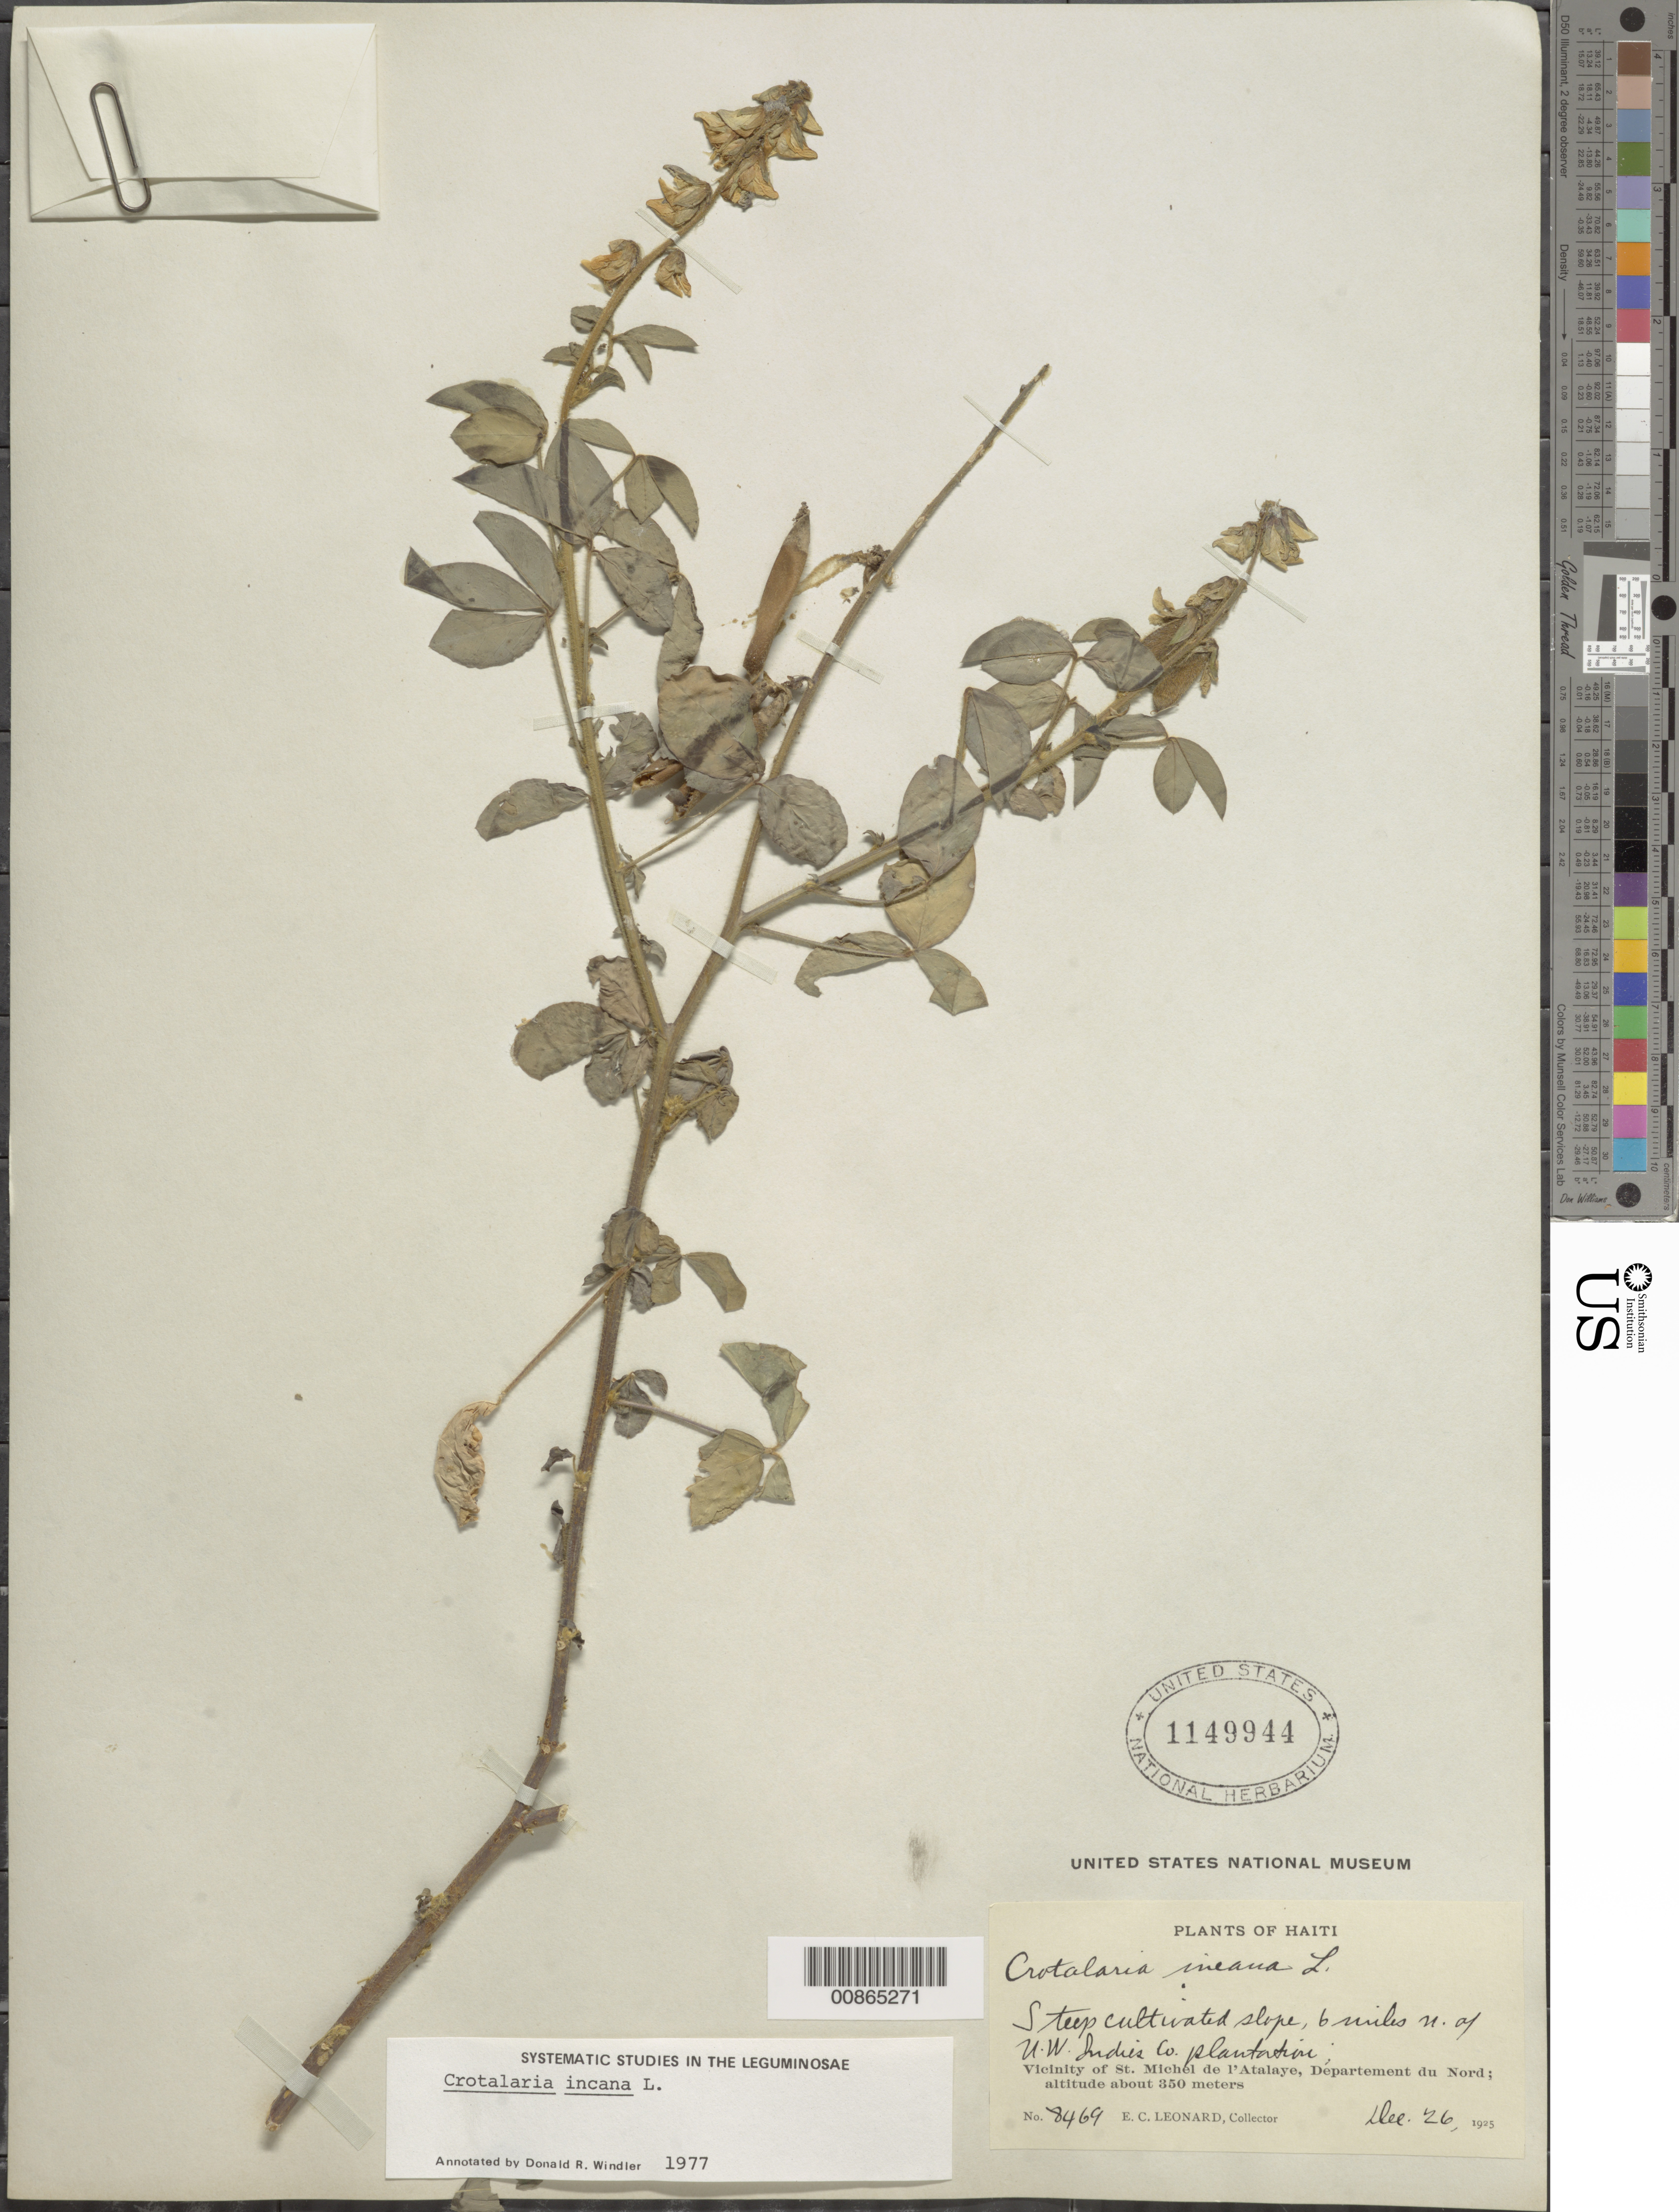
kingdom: Plantae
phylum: Tracheophyta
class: Magnoliopsida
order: Fabales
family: Fabaceae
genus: Crotalaria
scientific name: Crotalaria incana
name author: L.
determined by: Windler, D. R.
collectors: E. C. Leonard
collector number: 8469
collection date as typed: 26 Dec 1925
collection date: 1925-12-26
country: Haiti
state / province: Nord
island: Hispaniola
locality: Vicinity of St. Michel de l'Atalaye, 6 miles N of U. W. Indies Co. Plantation.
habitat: Steep cultivated slope.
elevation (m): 350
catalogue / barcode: US 1149944